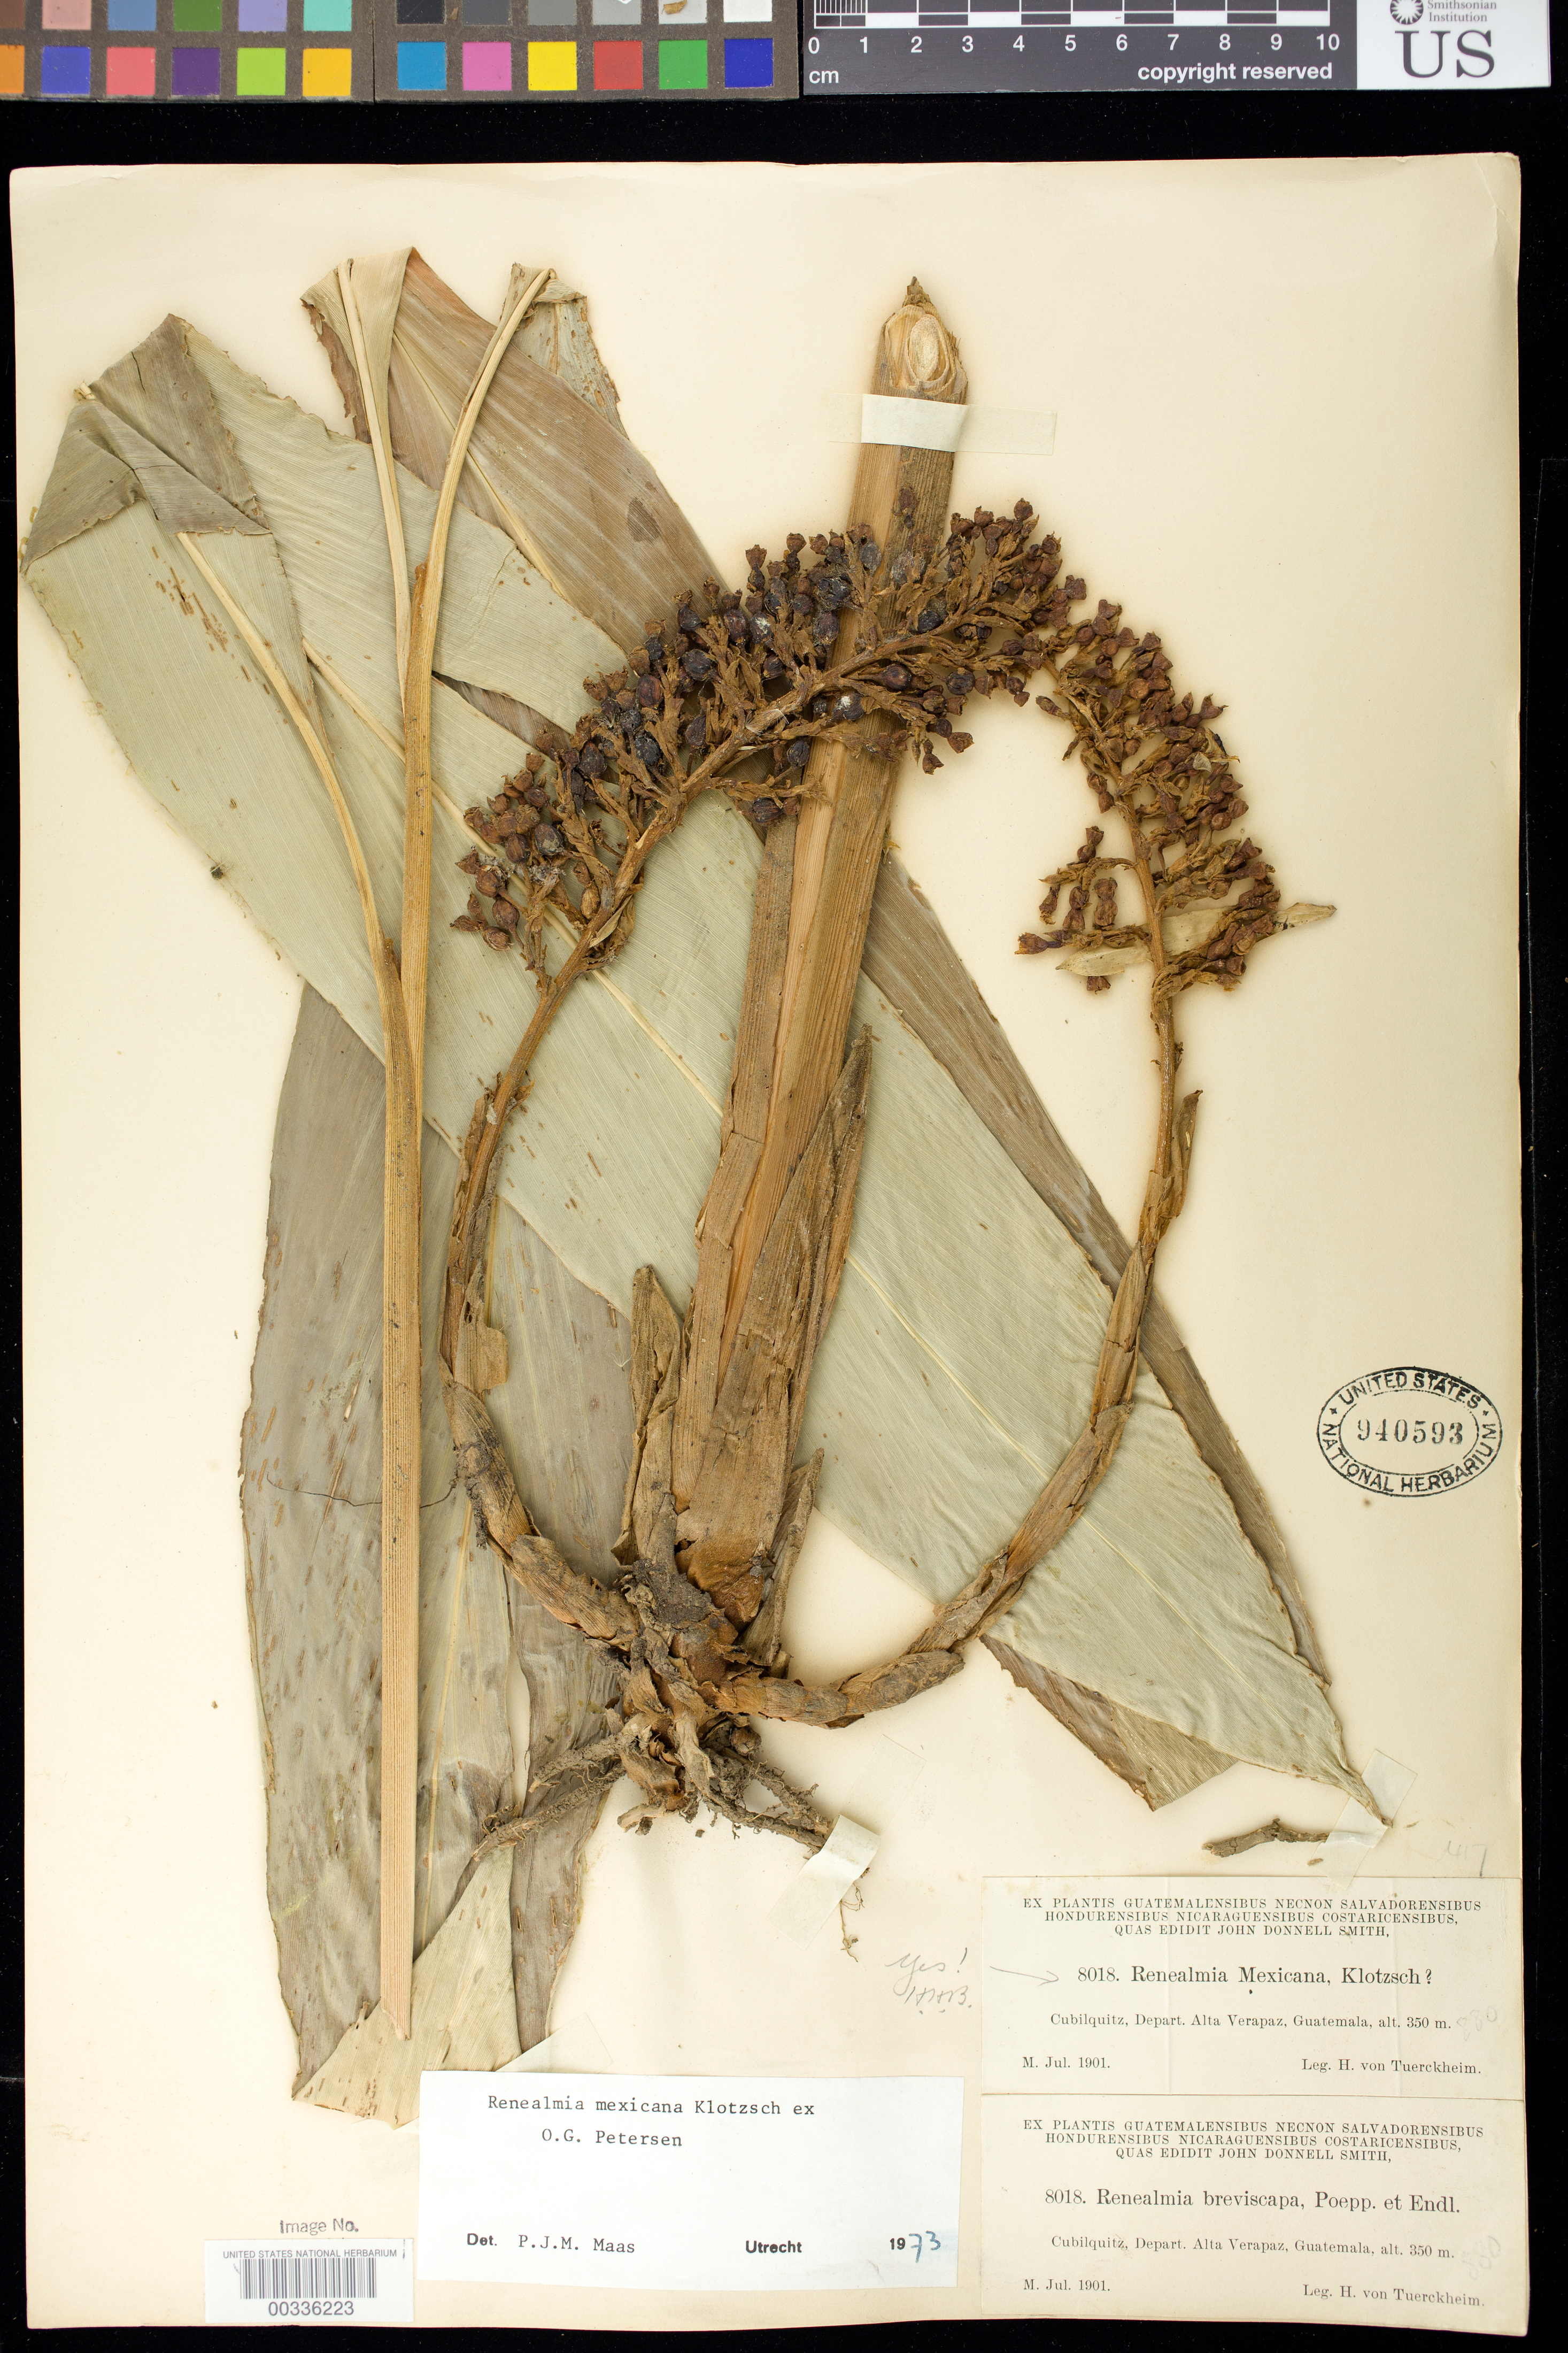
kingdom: Plantae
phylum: Tracheophyta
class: Liliopsida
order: Zingiberales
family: Zingiberaceae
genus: Renealmia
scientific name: Renealmia mexicana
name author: Klotzsch ex Petersen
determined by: Maas, Paul J. M.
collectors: H. von Türckheim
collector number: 8018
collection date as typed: Jul 1901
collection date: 1901-07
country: Guatemala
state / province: Alta Verapaz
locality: Cubilquitz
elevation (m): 350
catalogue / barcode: US 940593